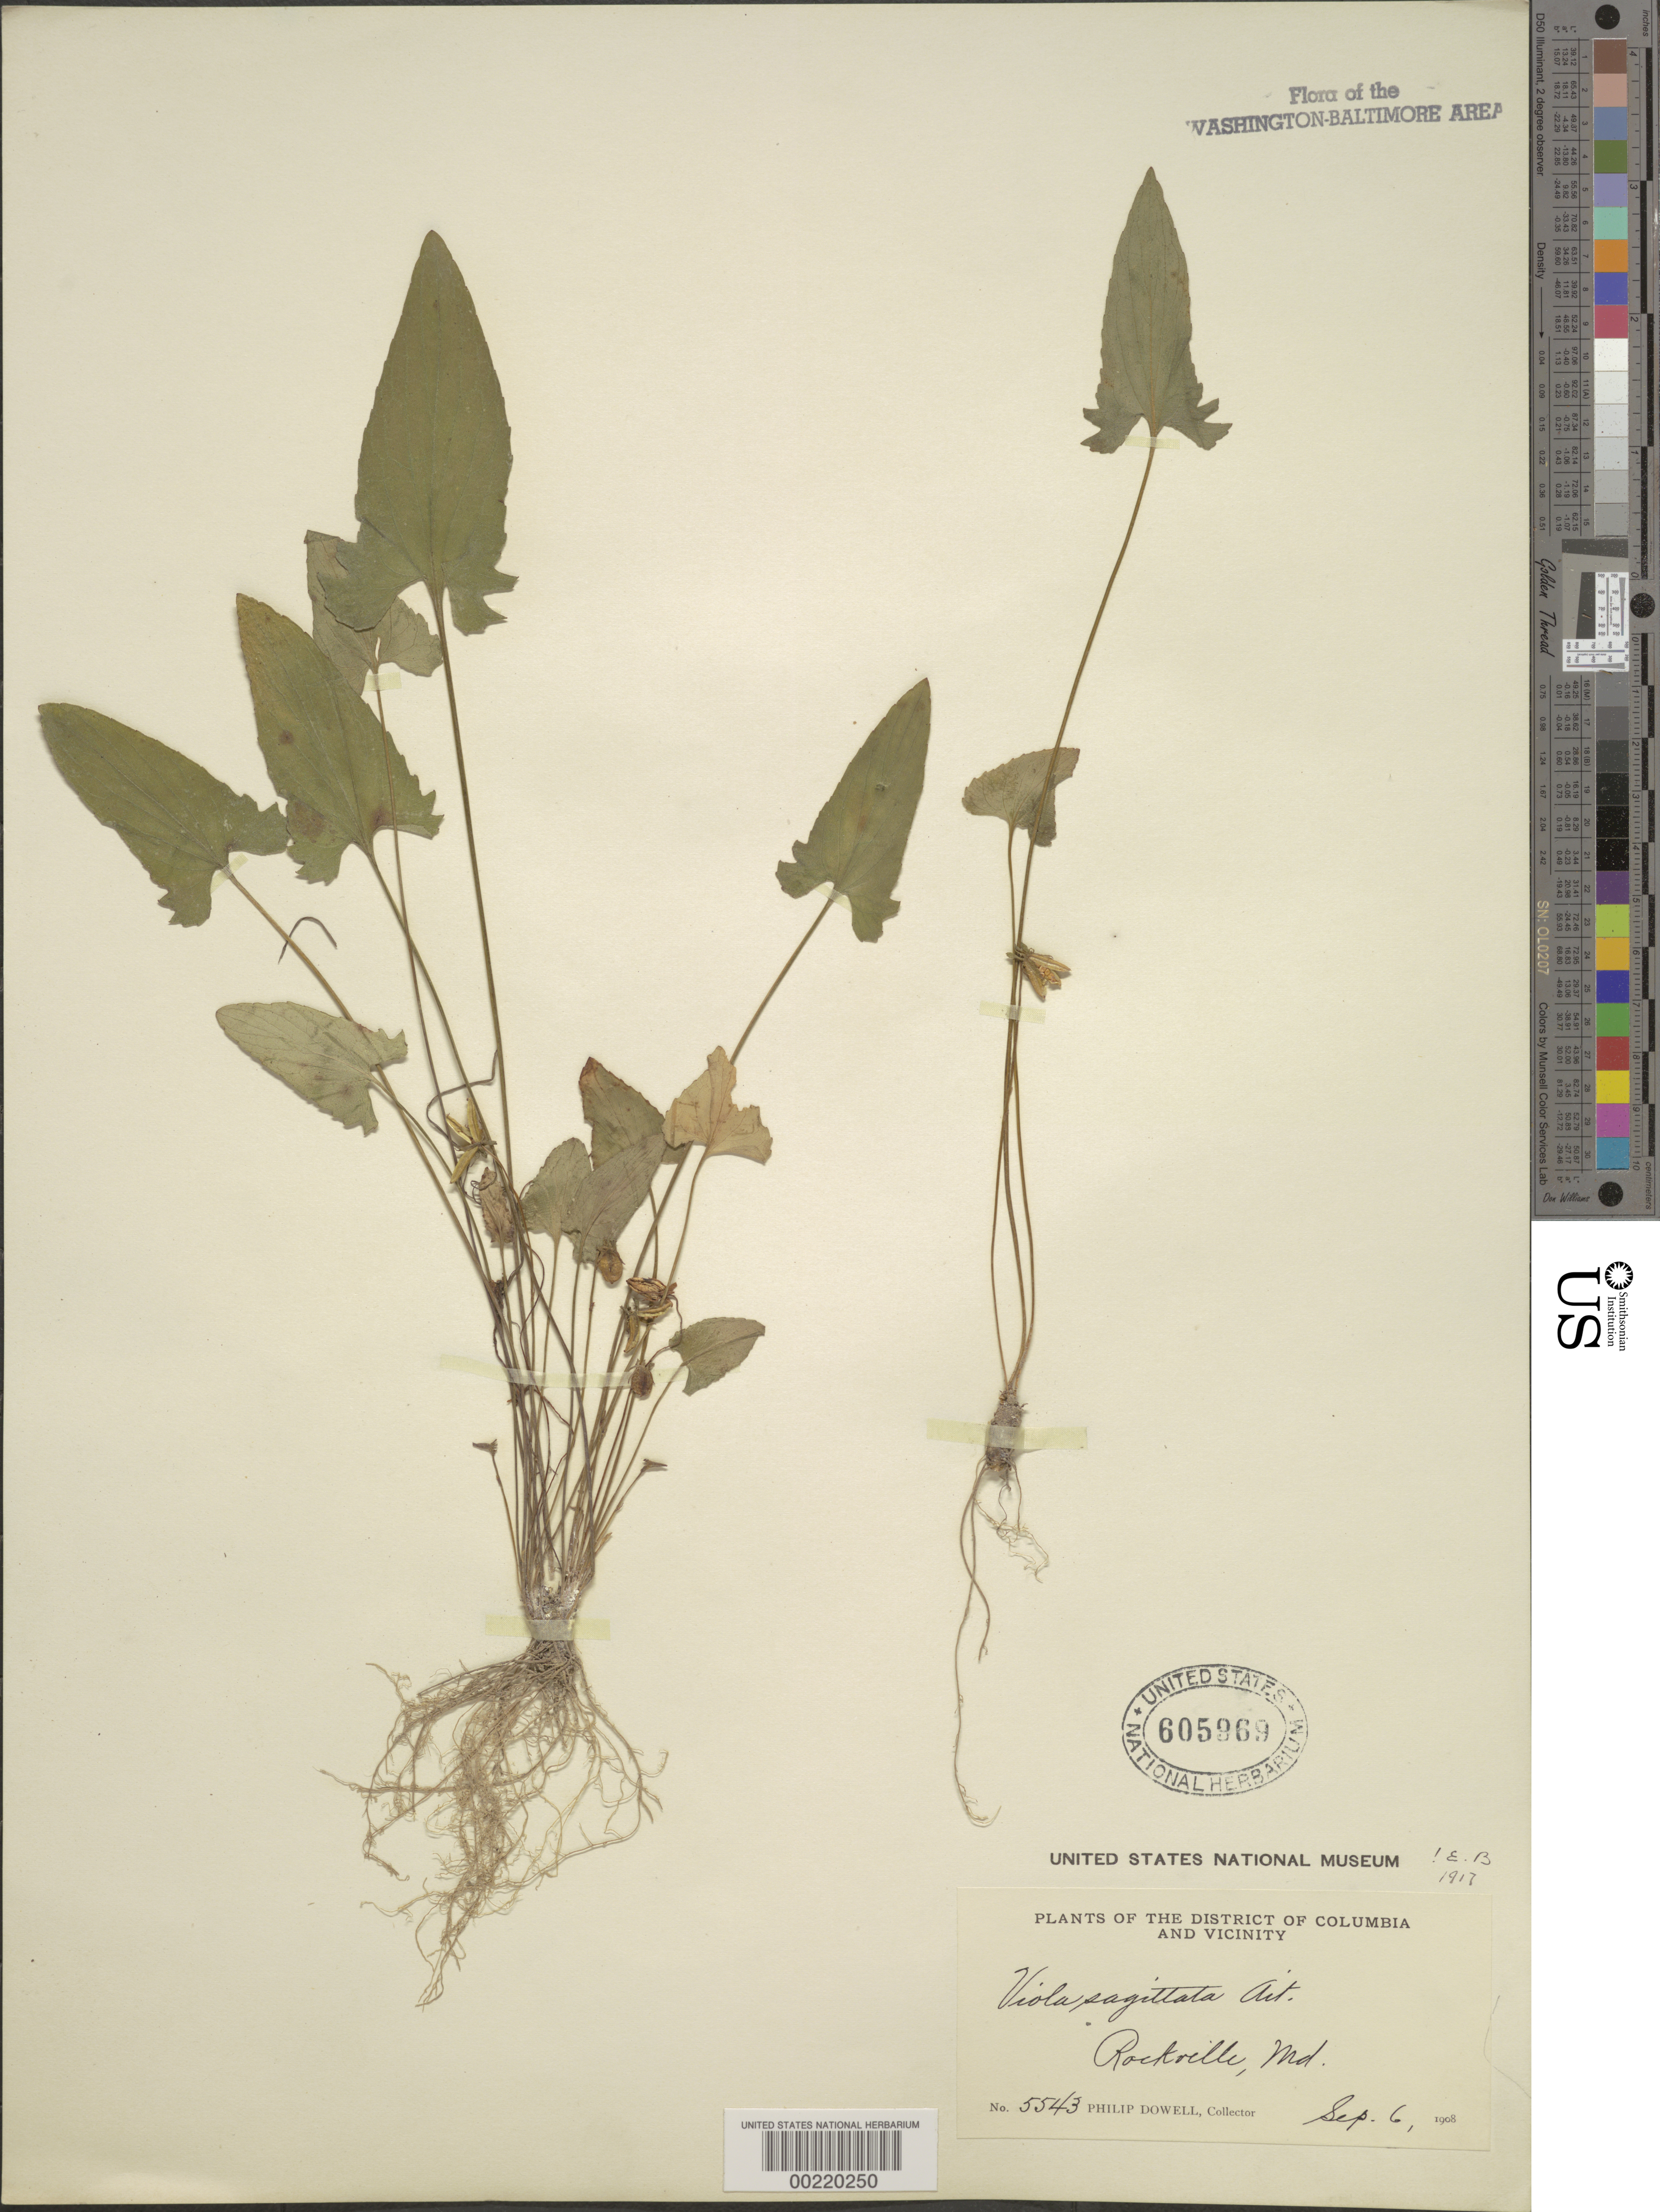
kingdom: Plantae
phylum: Tracheophyta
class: Magnoliopsida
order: Malpighiales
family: Violaceae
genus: Viola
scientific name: Viola sagittata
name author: Aiton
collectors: P. Dowell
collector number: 5543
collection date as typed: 06 Sep 1908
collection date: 1908-09-06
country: United States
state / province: Maryland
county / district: Montgomery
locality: Rockville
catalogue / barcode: US 605969